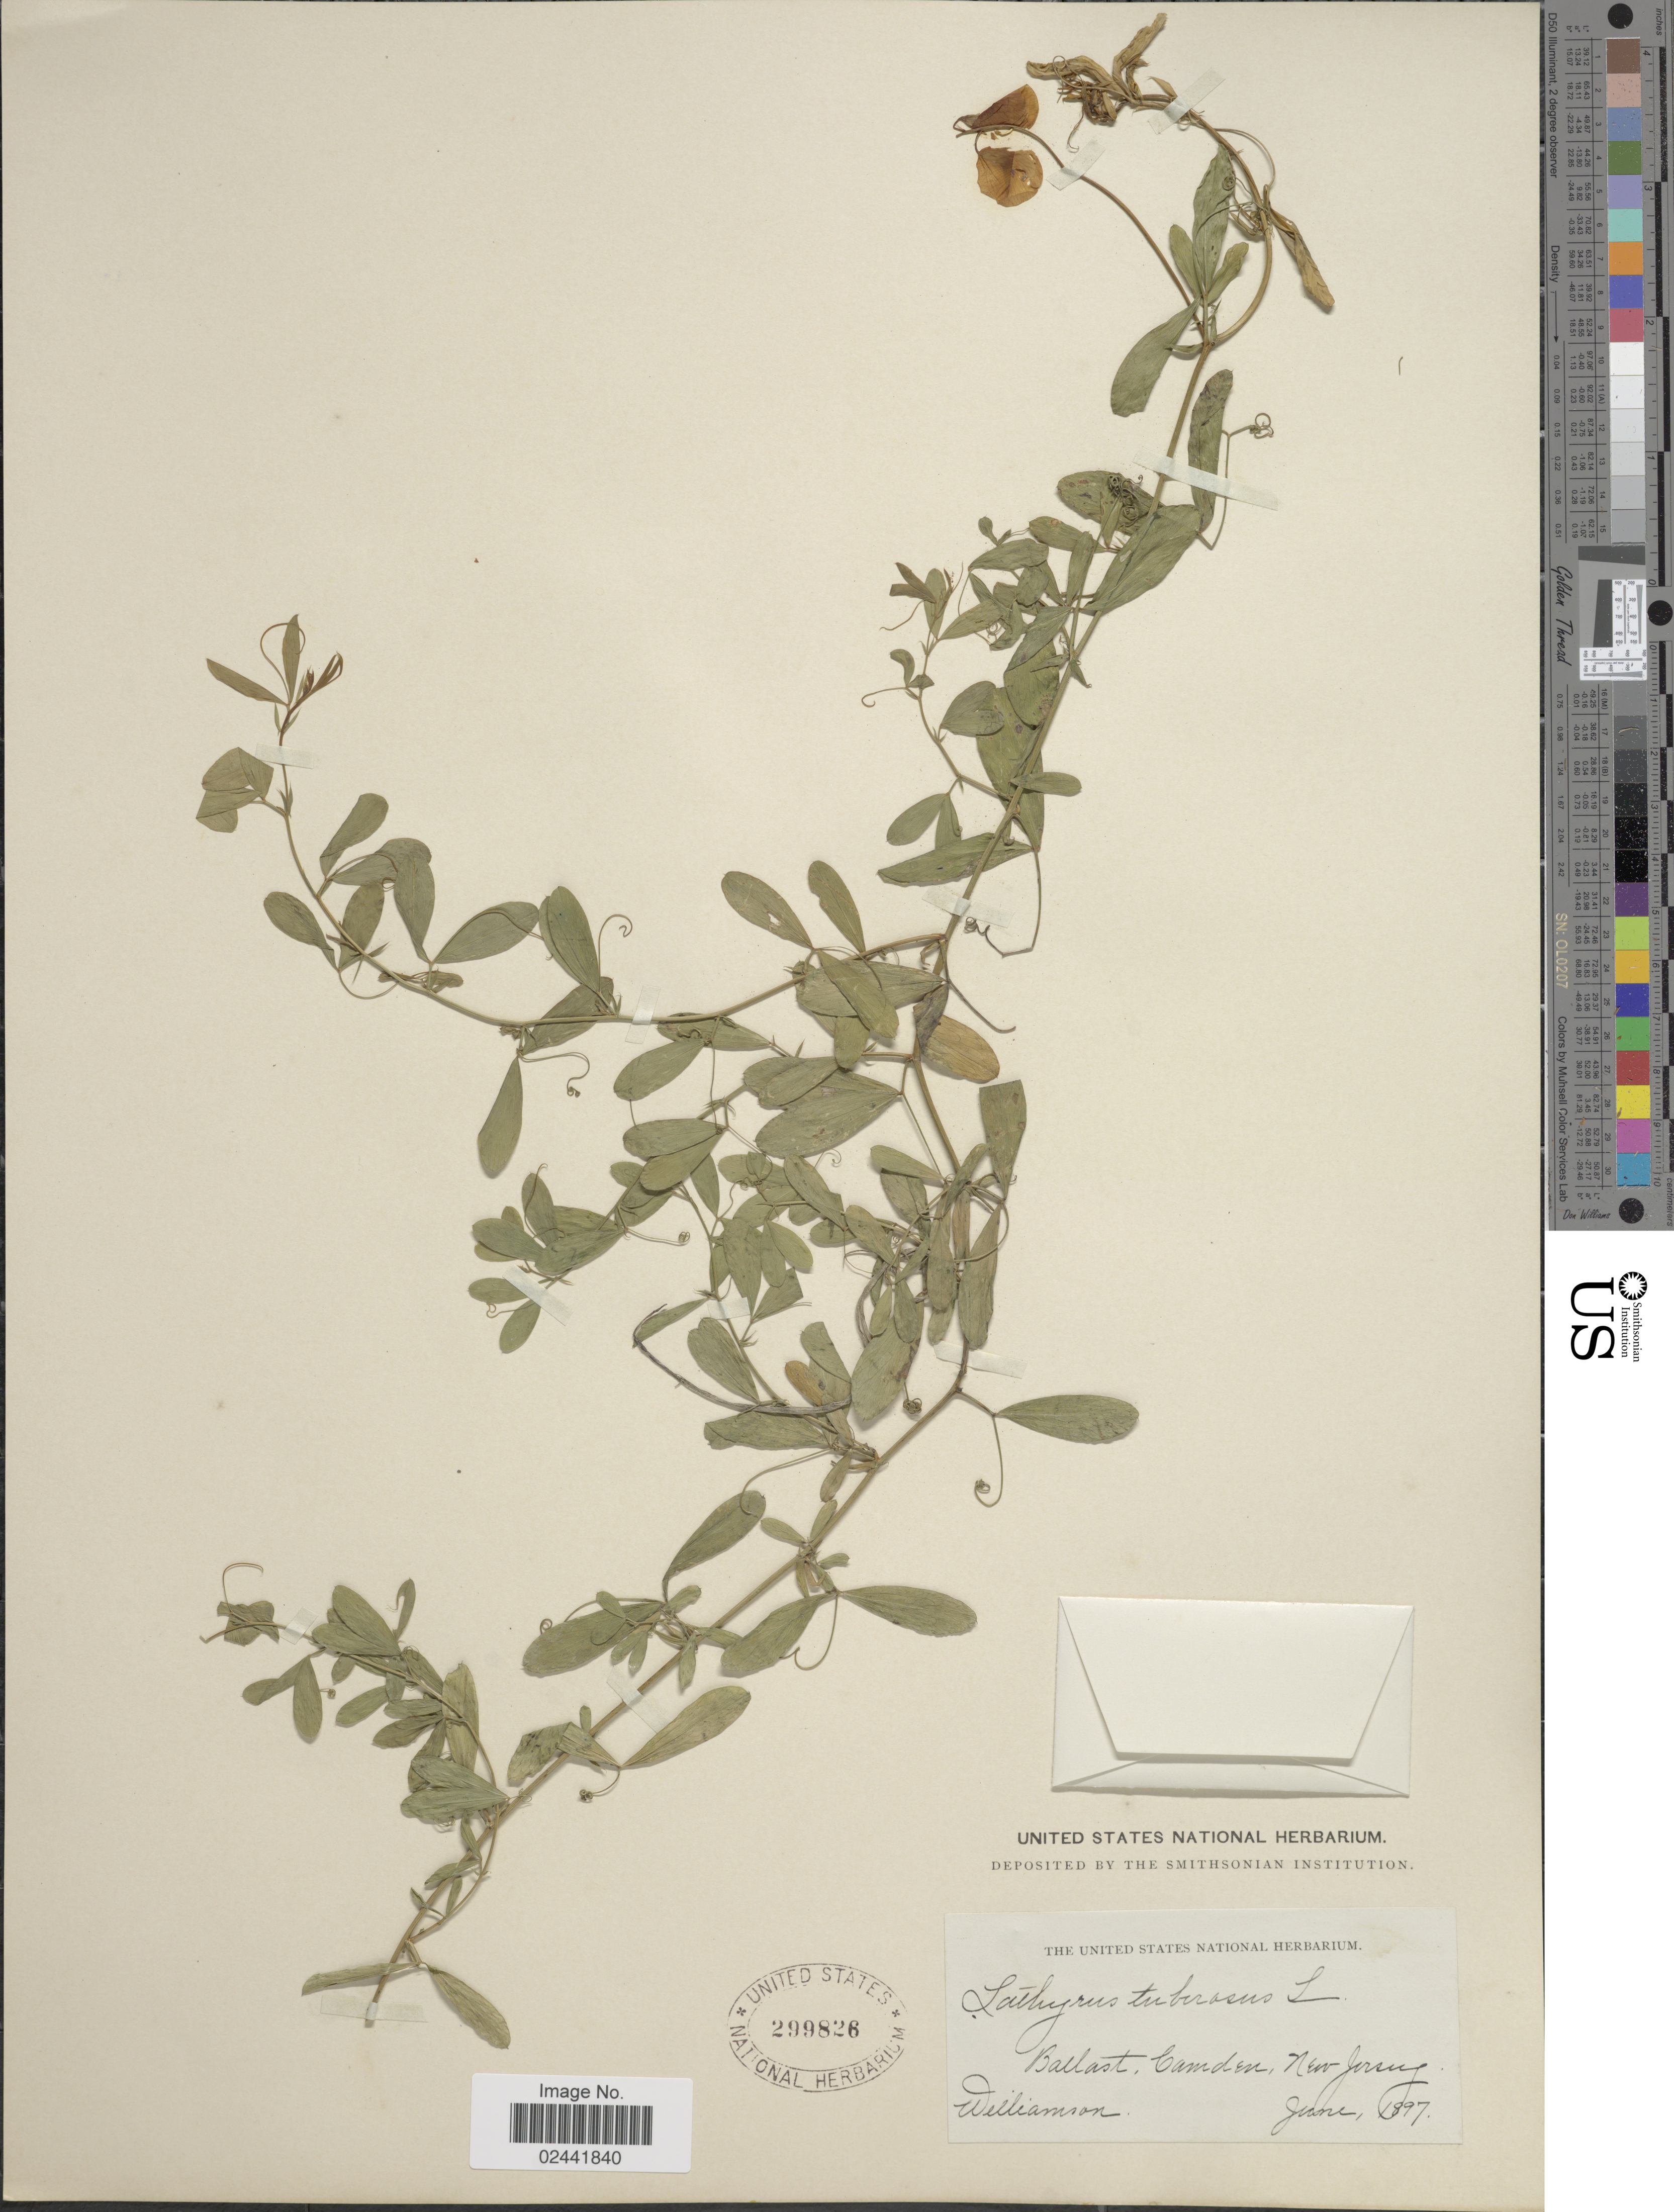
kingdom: Plantae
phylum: Tracheophyta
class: Magnoliopsida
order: Fabales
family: Fabaceae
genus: Lathyrus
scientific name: Lathyrus tuberosus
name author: L.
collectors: Williamson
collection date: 1897-06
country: United States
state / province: New Jersey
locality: Ballast, Camden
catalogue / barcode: US 299826